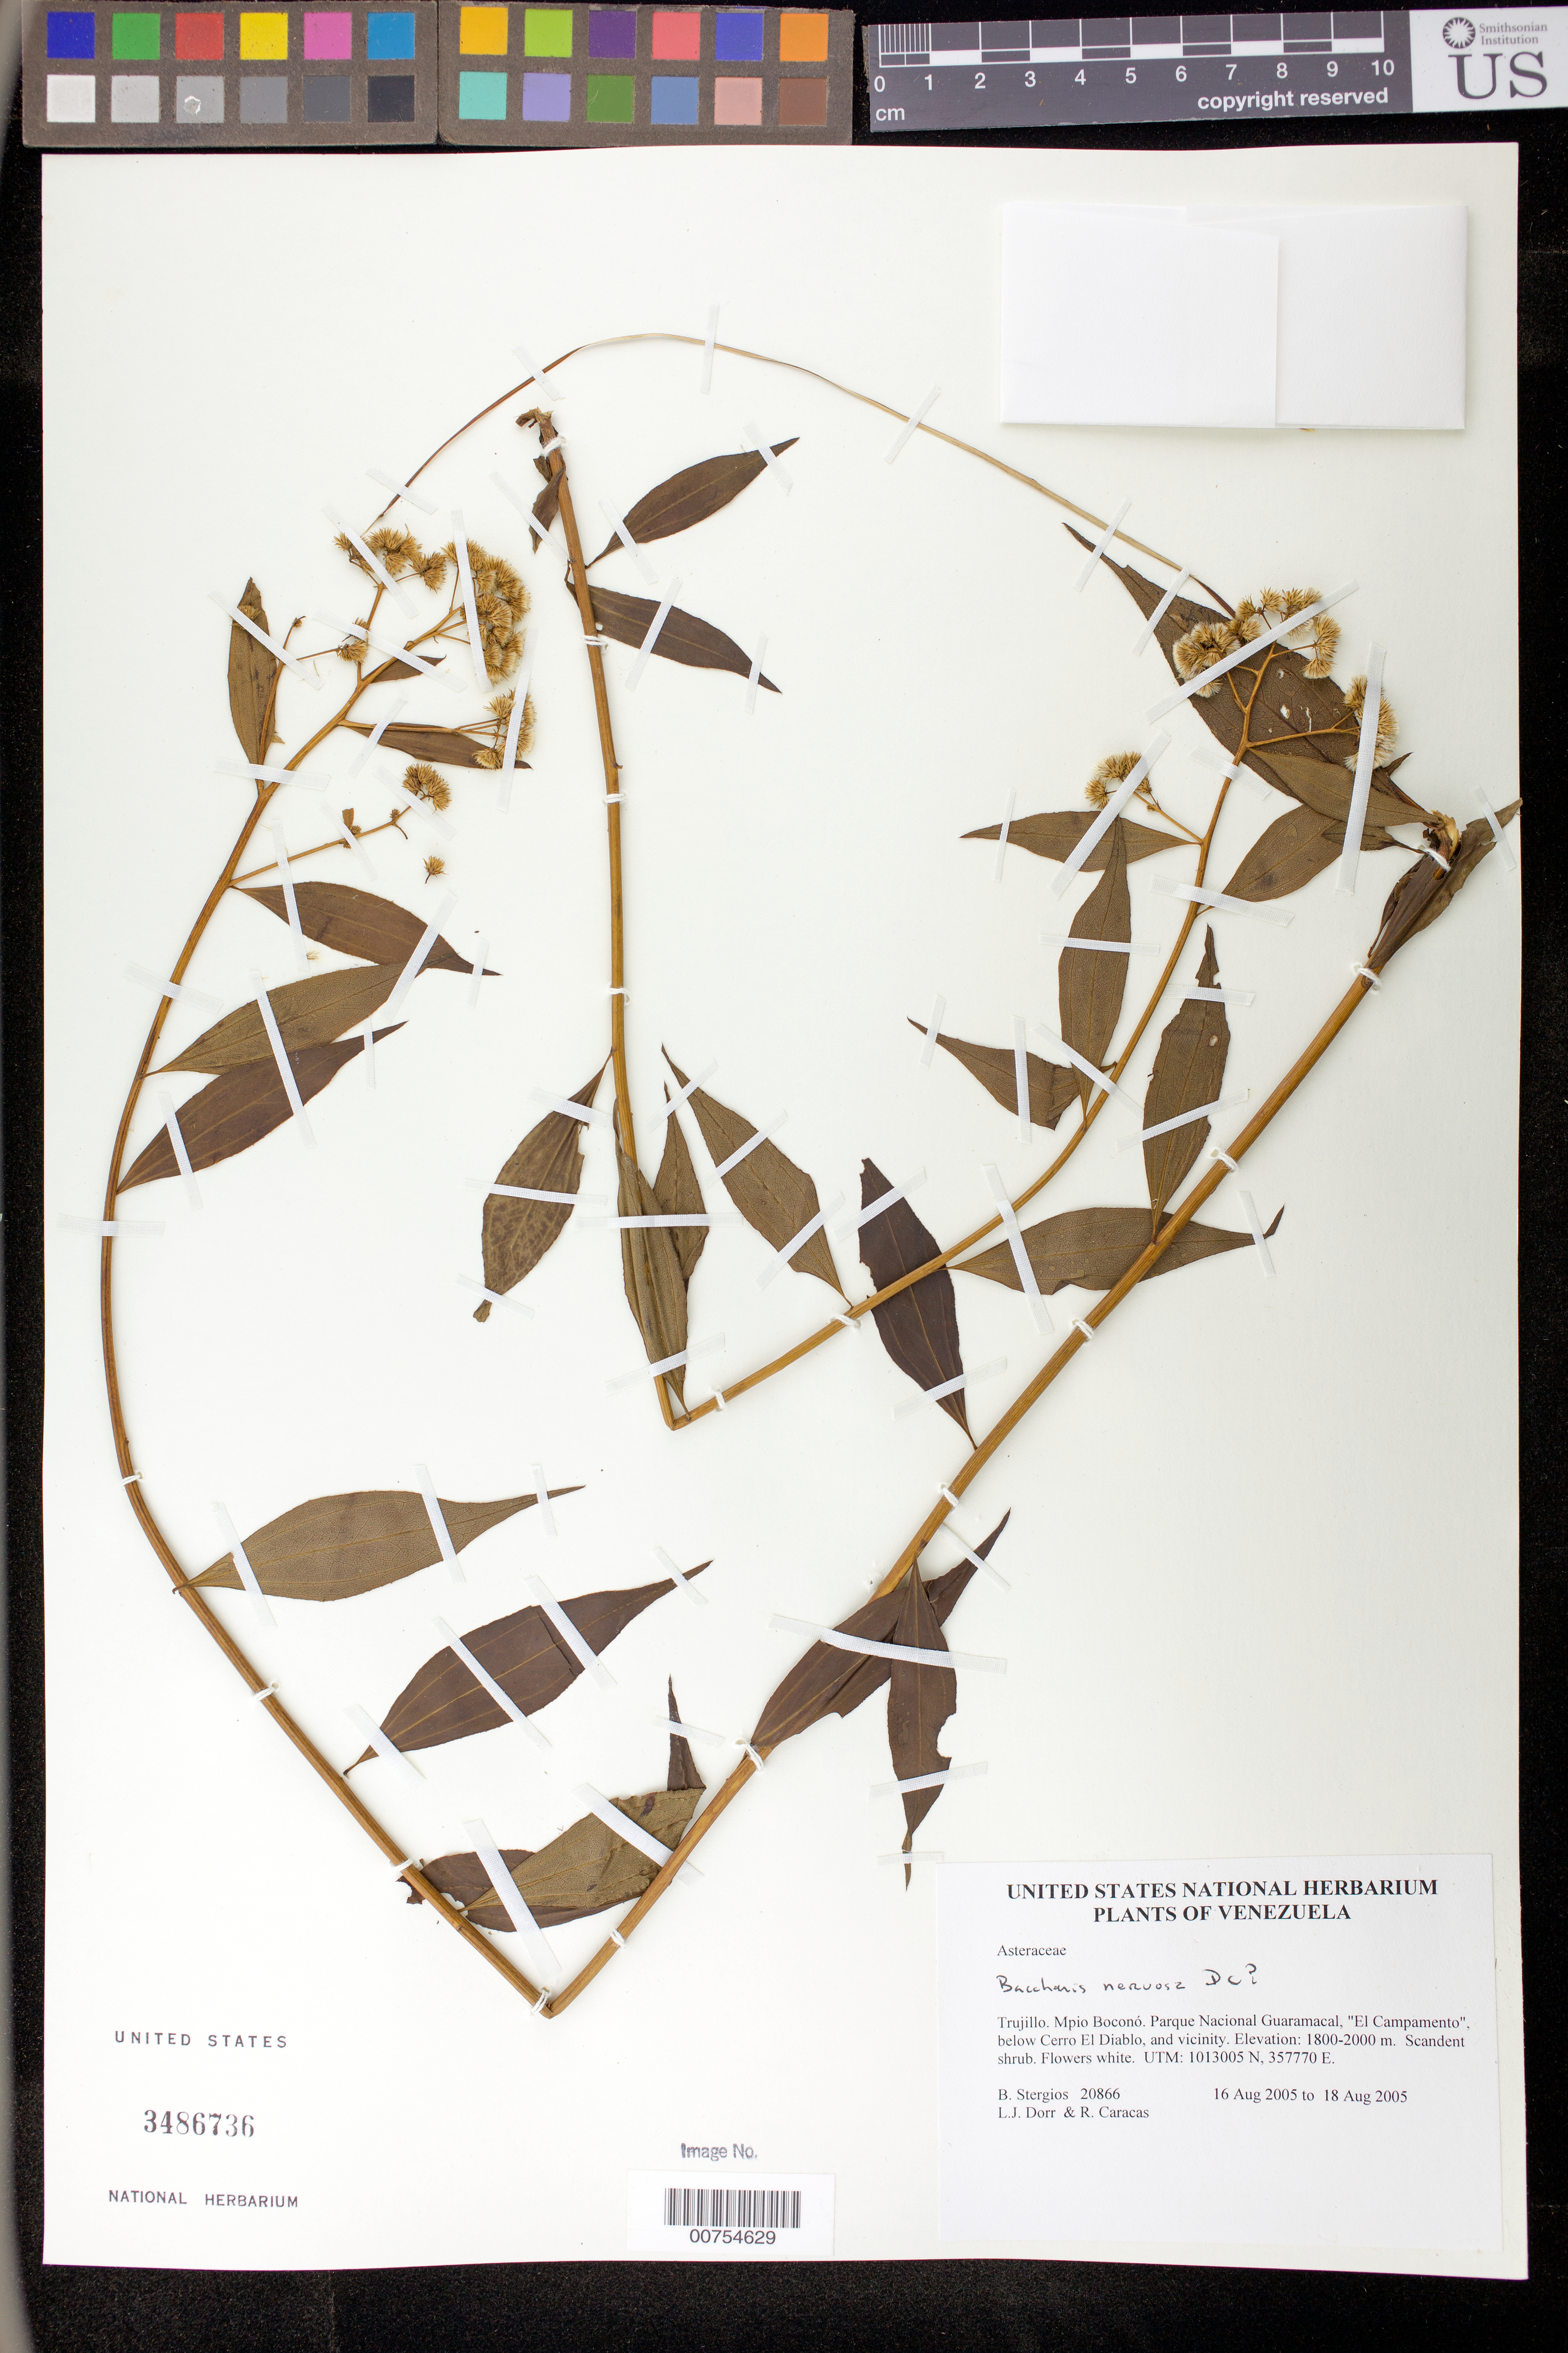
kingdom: Plantae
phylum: Tracheophyta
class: Magnoliopsida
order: Asterales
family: Asteraceae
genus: Baccharis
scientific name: Baccharis nervosa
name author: DC.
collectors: B. G. Stergios, L. J. Dorr & R. Caracas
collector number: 20866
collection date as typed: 16 Aug 2005 to 18 Aug 2005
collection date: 2005-08-16/2005-08-18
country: Venezuela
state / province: Trujillo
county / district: Boconó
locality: Parque Nacional Guaramacal, "El Campamento", below Cerro El Diablo, and vicinity.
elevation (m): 1800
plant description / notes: PORT, US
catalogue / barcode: US 3486736